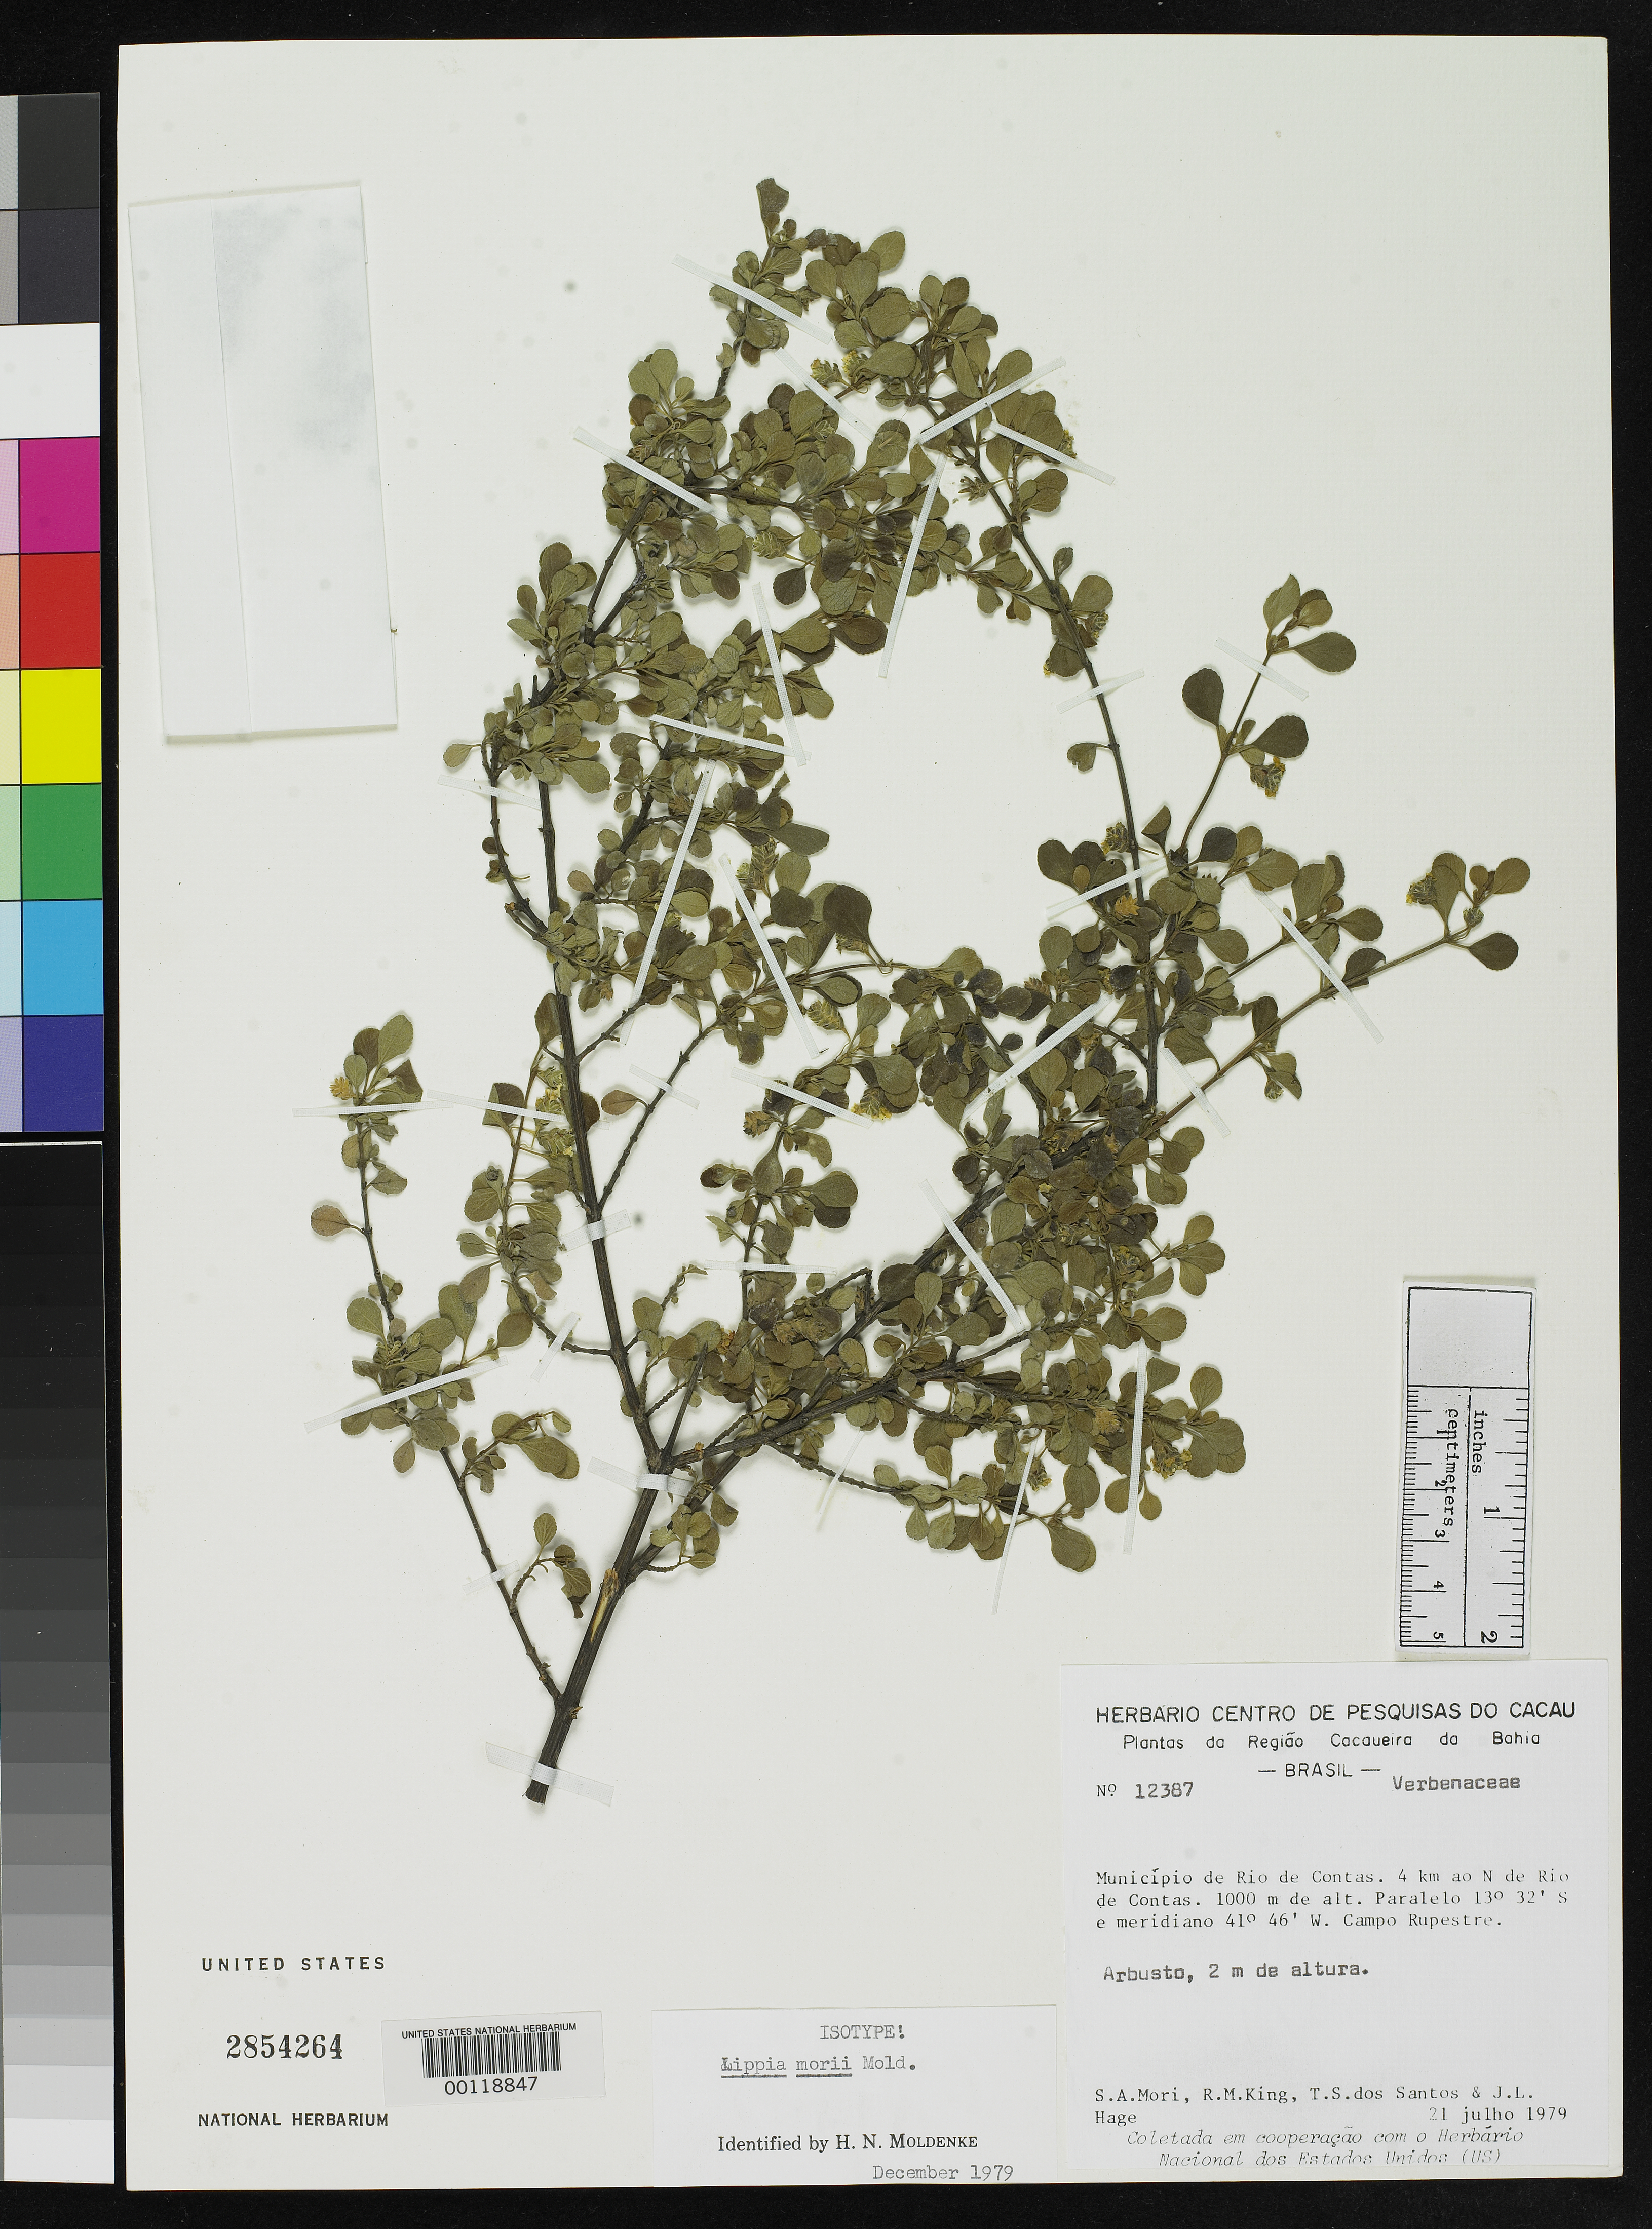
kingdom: Plantae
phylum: Tracheophyta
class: Magnoliopsida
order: Lamiales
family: Verbenaceae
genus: Lippia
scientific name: Lippia morii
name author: Moldenke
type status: Isotype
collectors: S. Mori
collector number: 12387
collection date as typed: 21 Jul 1979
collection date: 1979-07-21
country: Brazil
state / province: Bahia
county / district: Rio de Contas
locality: North of Rio Contas.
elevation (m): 1000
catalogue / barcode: US 2854264